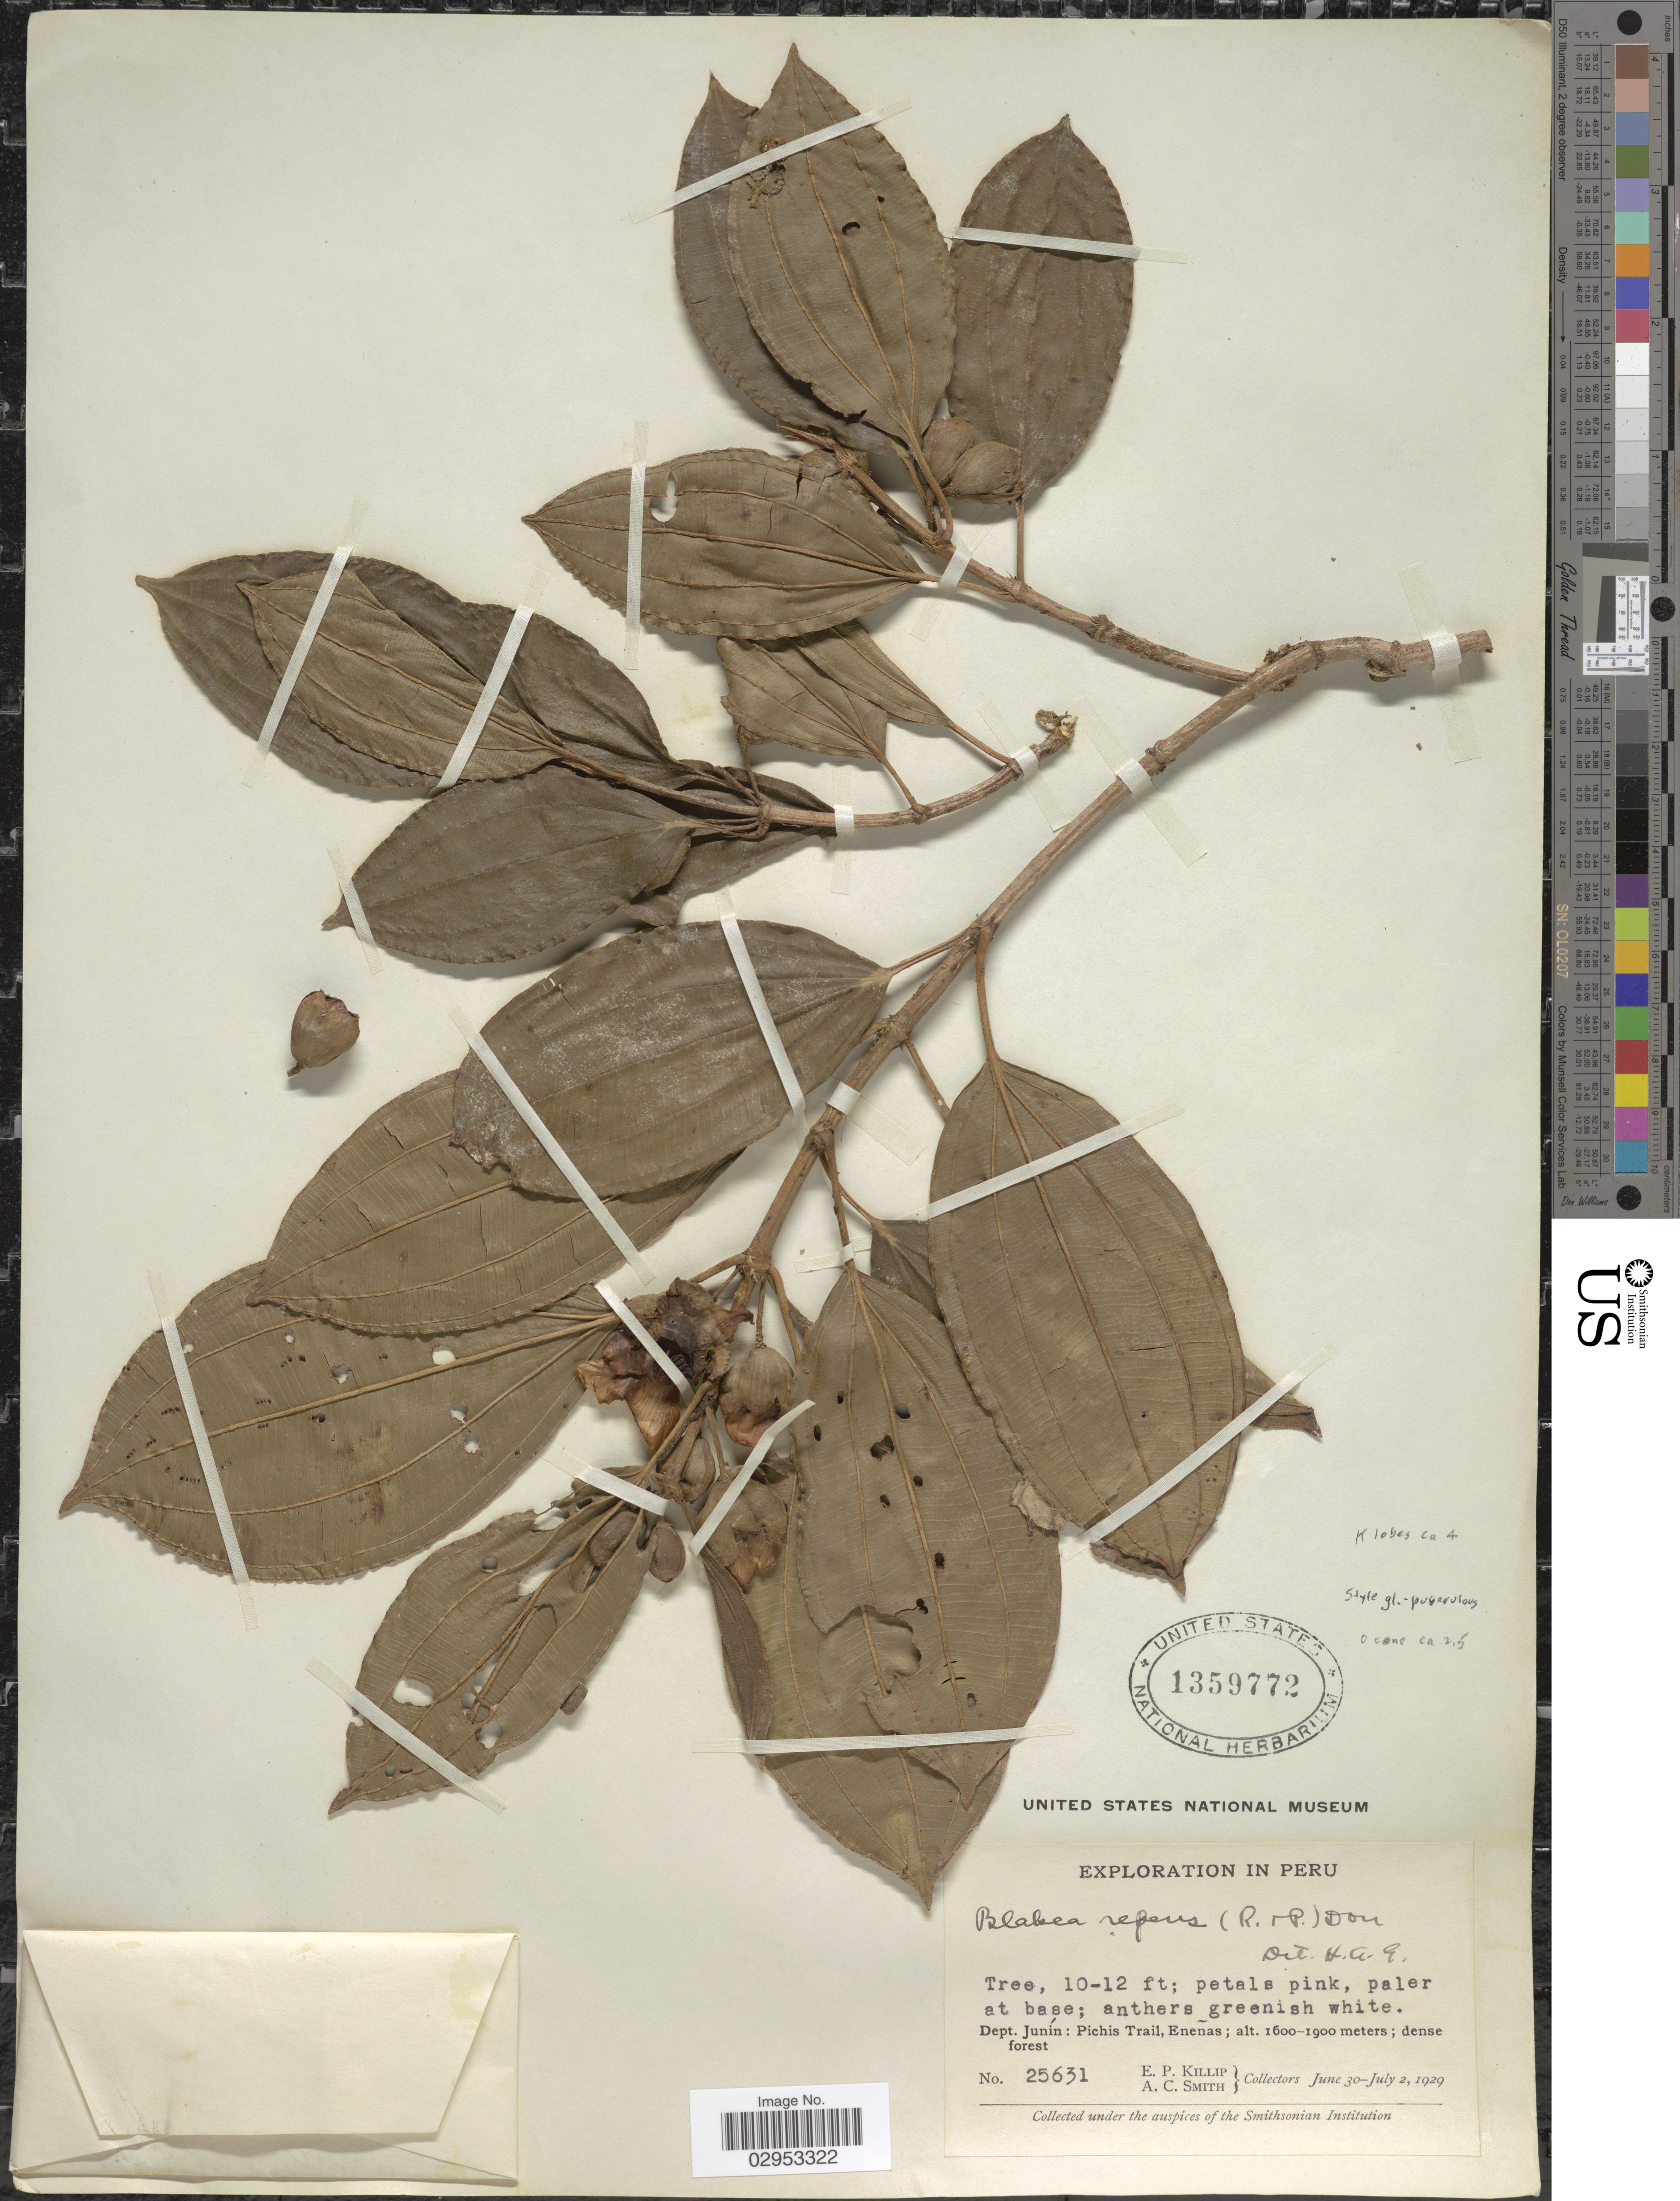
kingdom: Plantae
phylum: Tracheophyta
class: Magnoliopsida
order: Myrtales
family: Melastomataceae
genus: Blakea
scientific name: Blakea repens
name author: (Ruiz & Pav.) D. Don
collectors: E. P. Killip & A. C. Smith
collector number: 25631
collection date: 1929-06-30/1929-07-02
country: Peru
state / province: Junín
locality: Dept. Junín: Pichis Trail, Eneñas.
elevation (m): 1600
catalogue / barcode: US 1359772